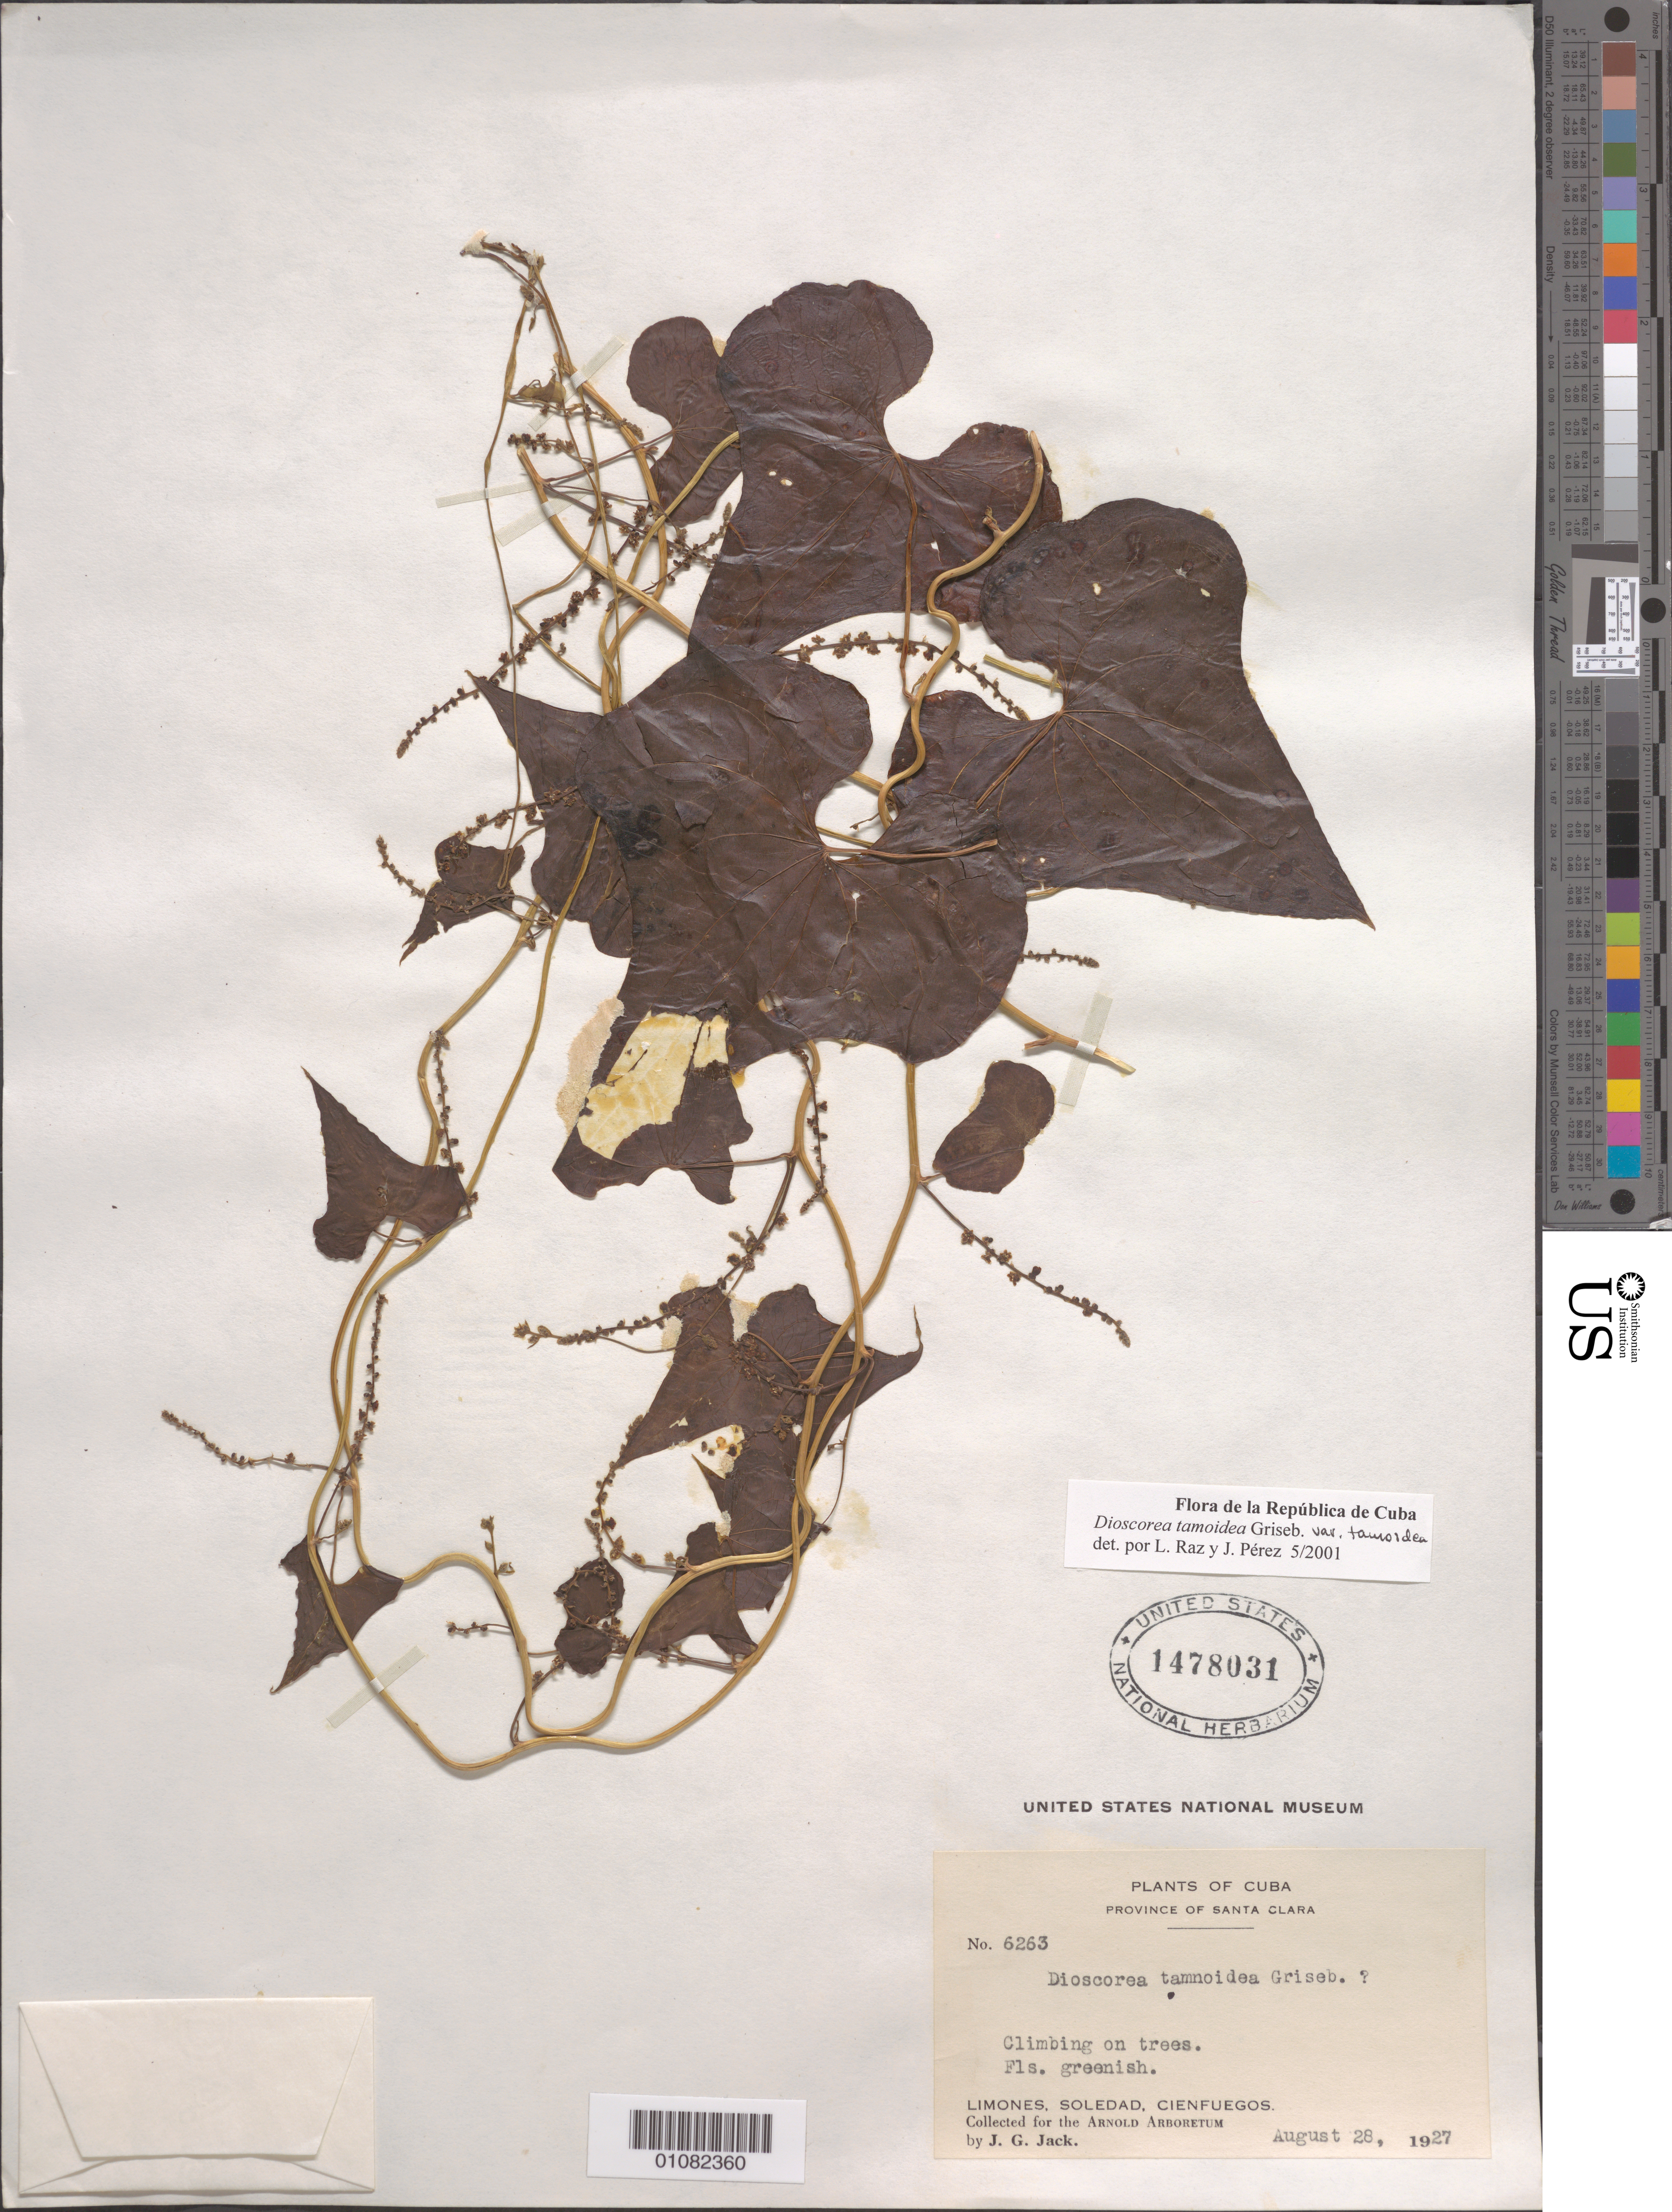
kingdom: Plantae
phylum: Tracheophyta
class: Liliopsida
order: Dioscoreales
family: Dioscoreaceae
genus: Dioscorea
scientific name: Dioscorea tamoidea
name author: Griseb.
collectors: J. G. Jack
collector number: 6263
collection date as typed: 28 Aug 1927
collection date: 1927-08-28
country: Cuba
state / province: Cienfuegos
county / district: Santa Clara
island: Cuba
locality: Limones, Soledad, Cienfuegos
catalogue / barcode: US 1478031